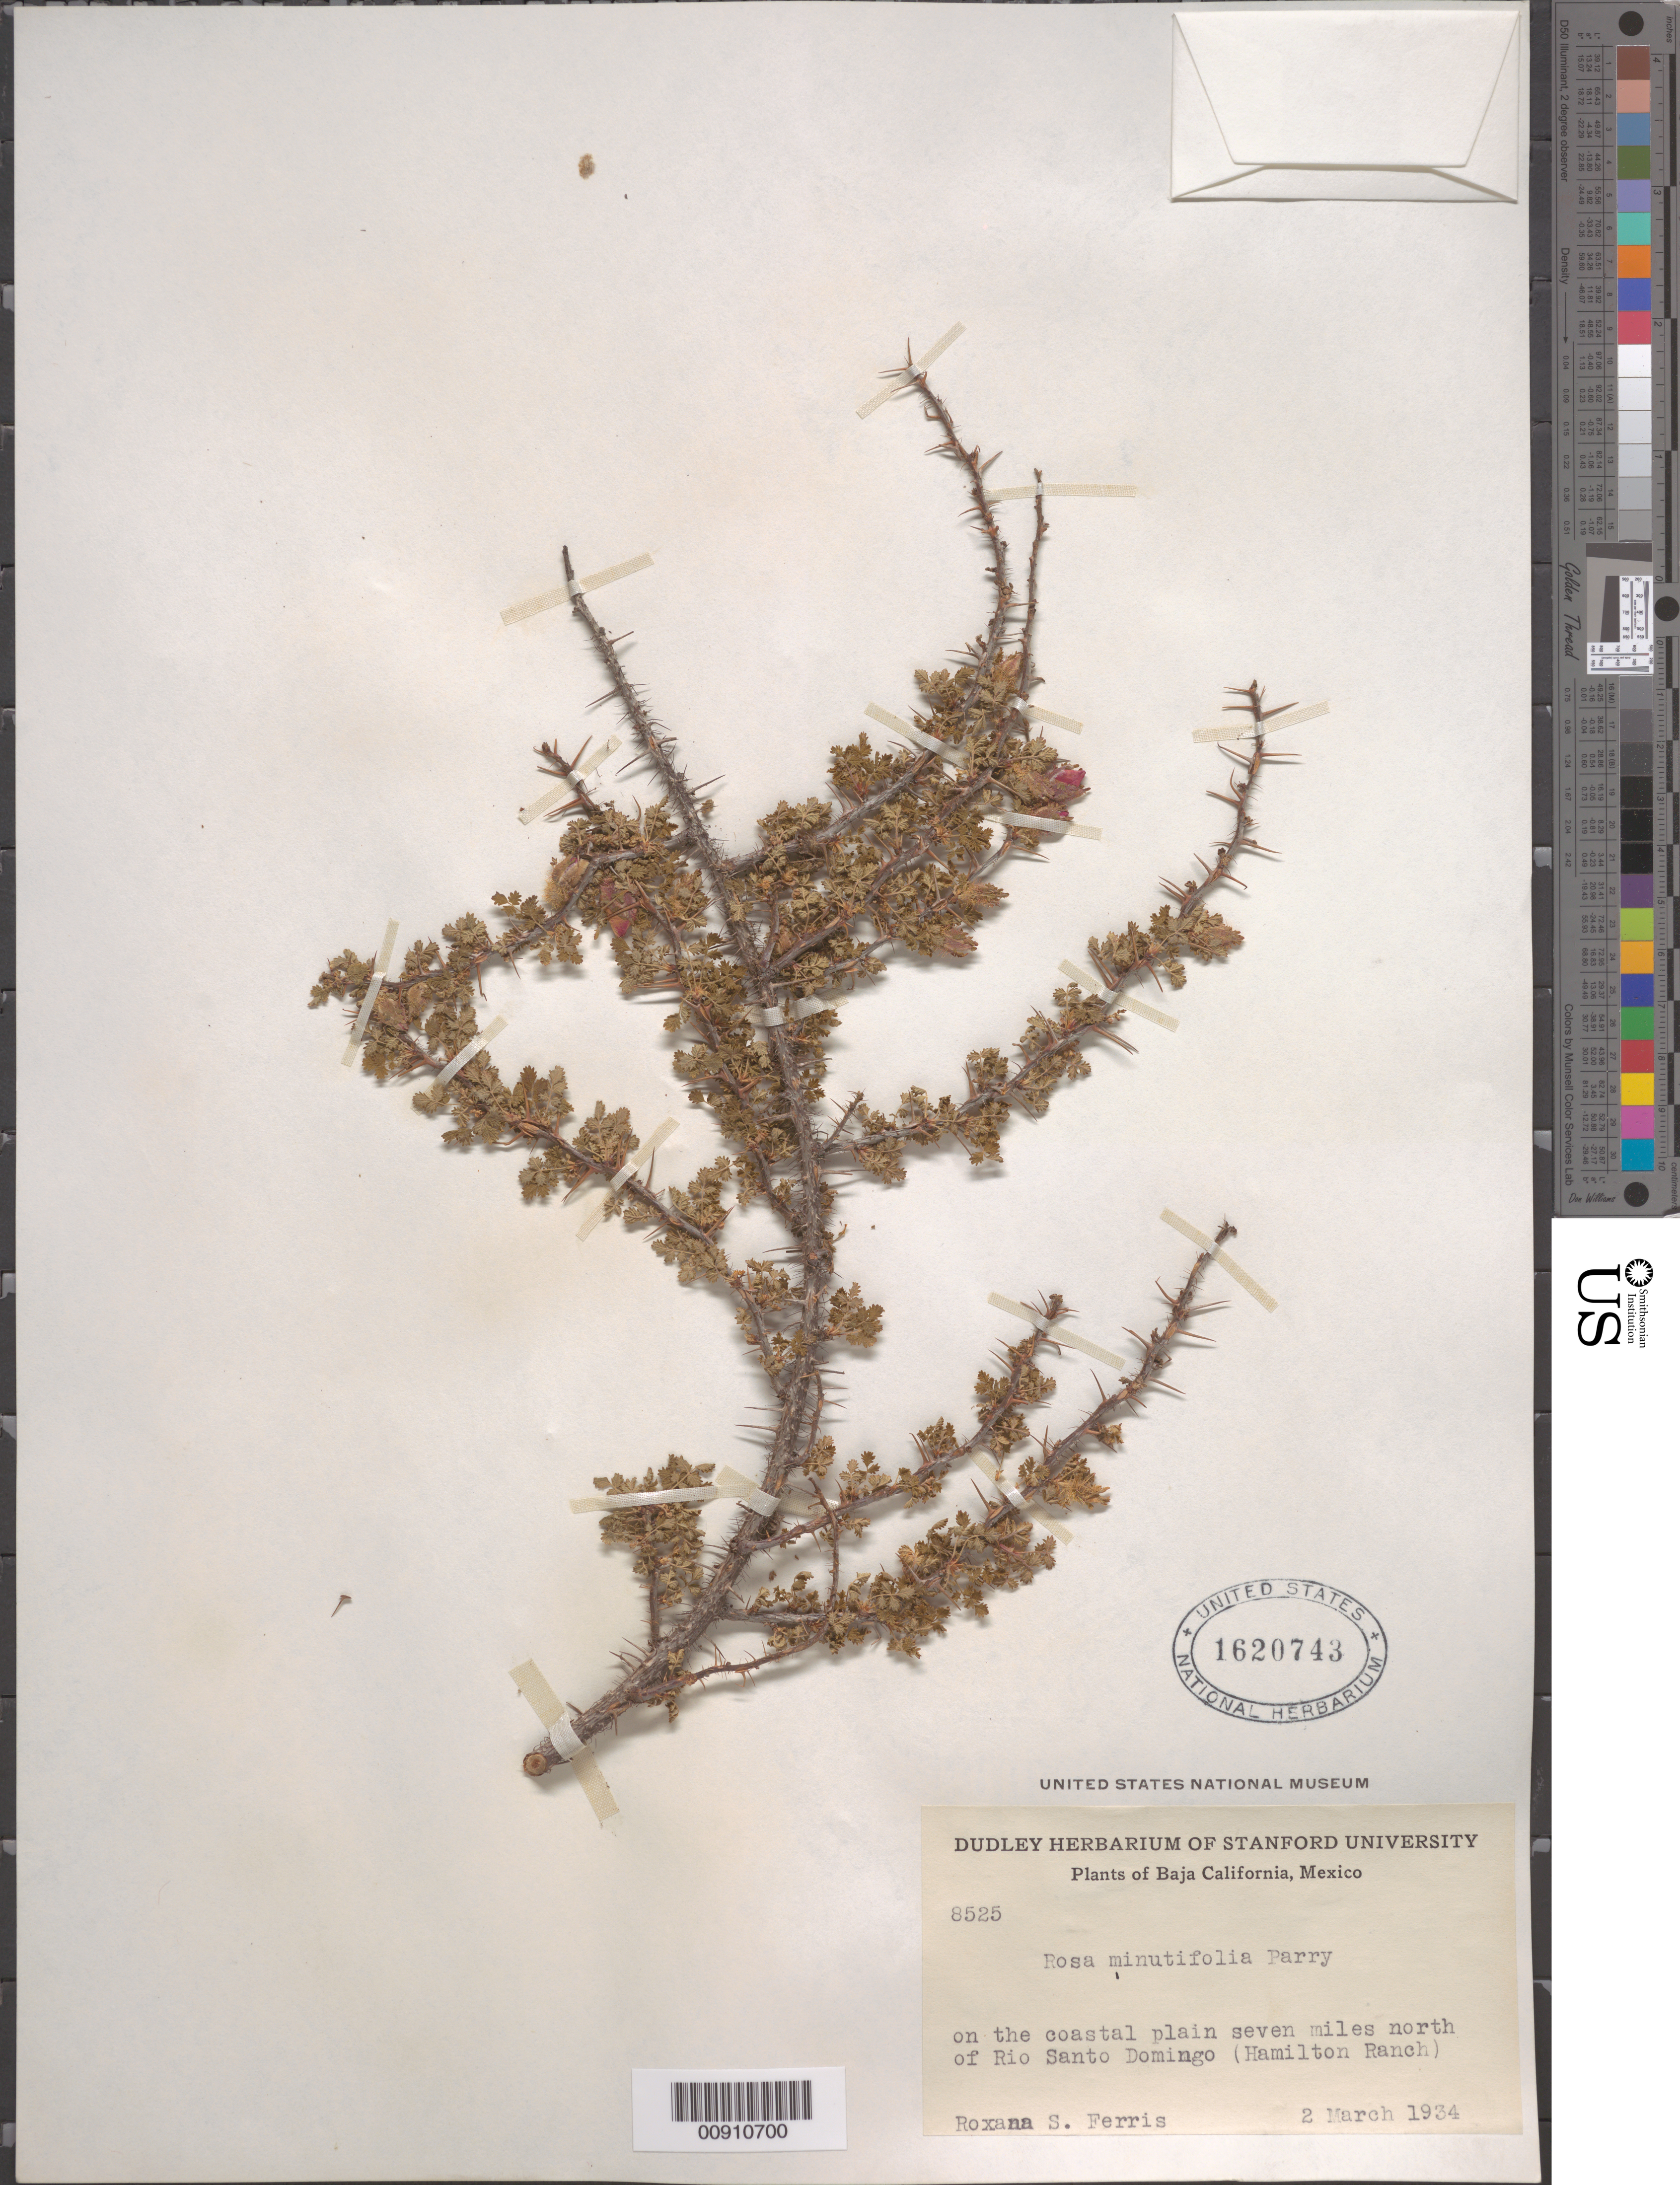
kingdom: Plantae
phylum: Tracheophyta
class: Magnoliopsida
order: Rosales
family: Rosaceae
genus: Rosa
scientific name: Rosa minutifolia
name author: Engelm. in Parry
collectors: R. S. Ferris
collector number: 8525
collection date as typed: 02 Mar 1934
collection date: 1934-03-02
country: Mexico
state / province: Baja California Norte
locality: On the coastal plain seven miles north of Río Santo Domingo (Hamilton Ranch). Baja California.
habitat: On the coastal plain.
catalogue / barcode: US 1620743